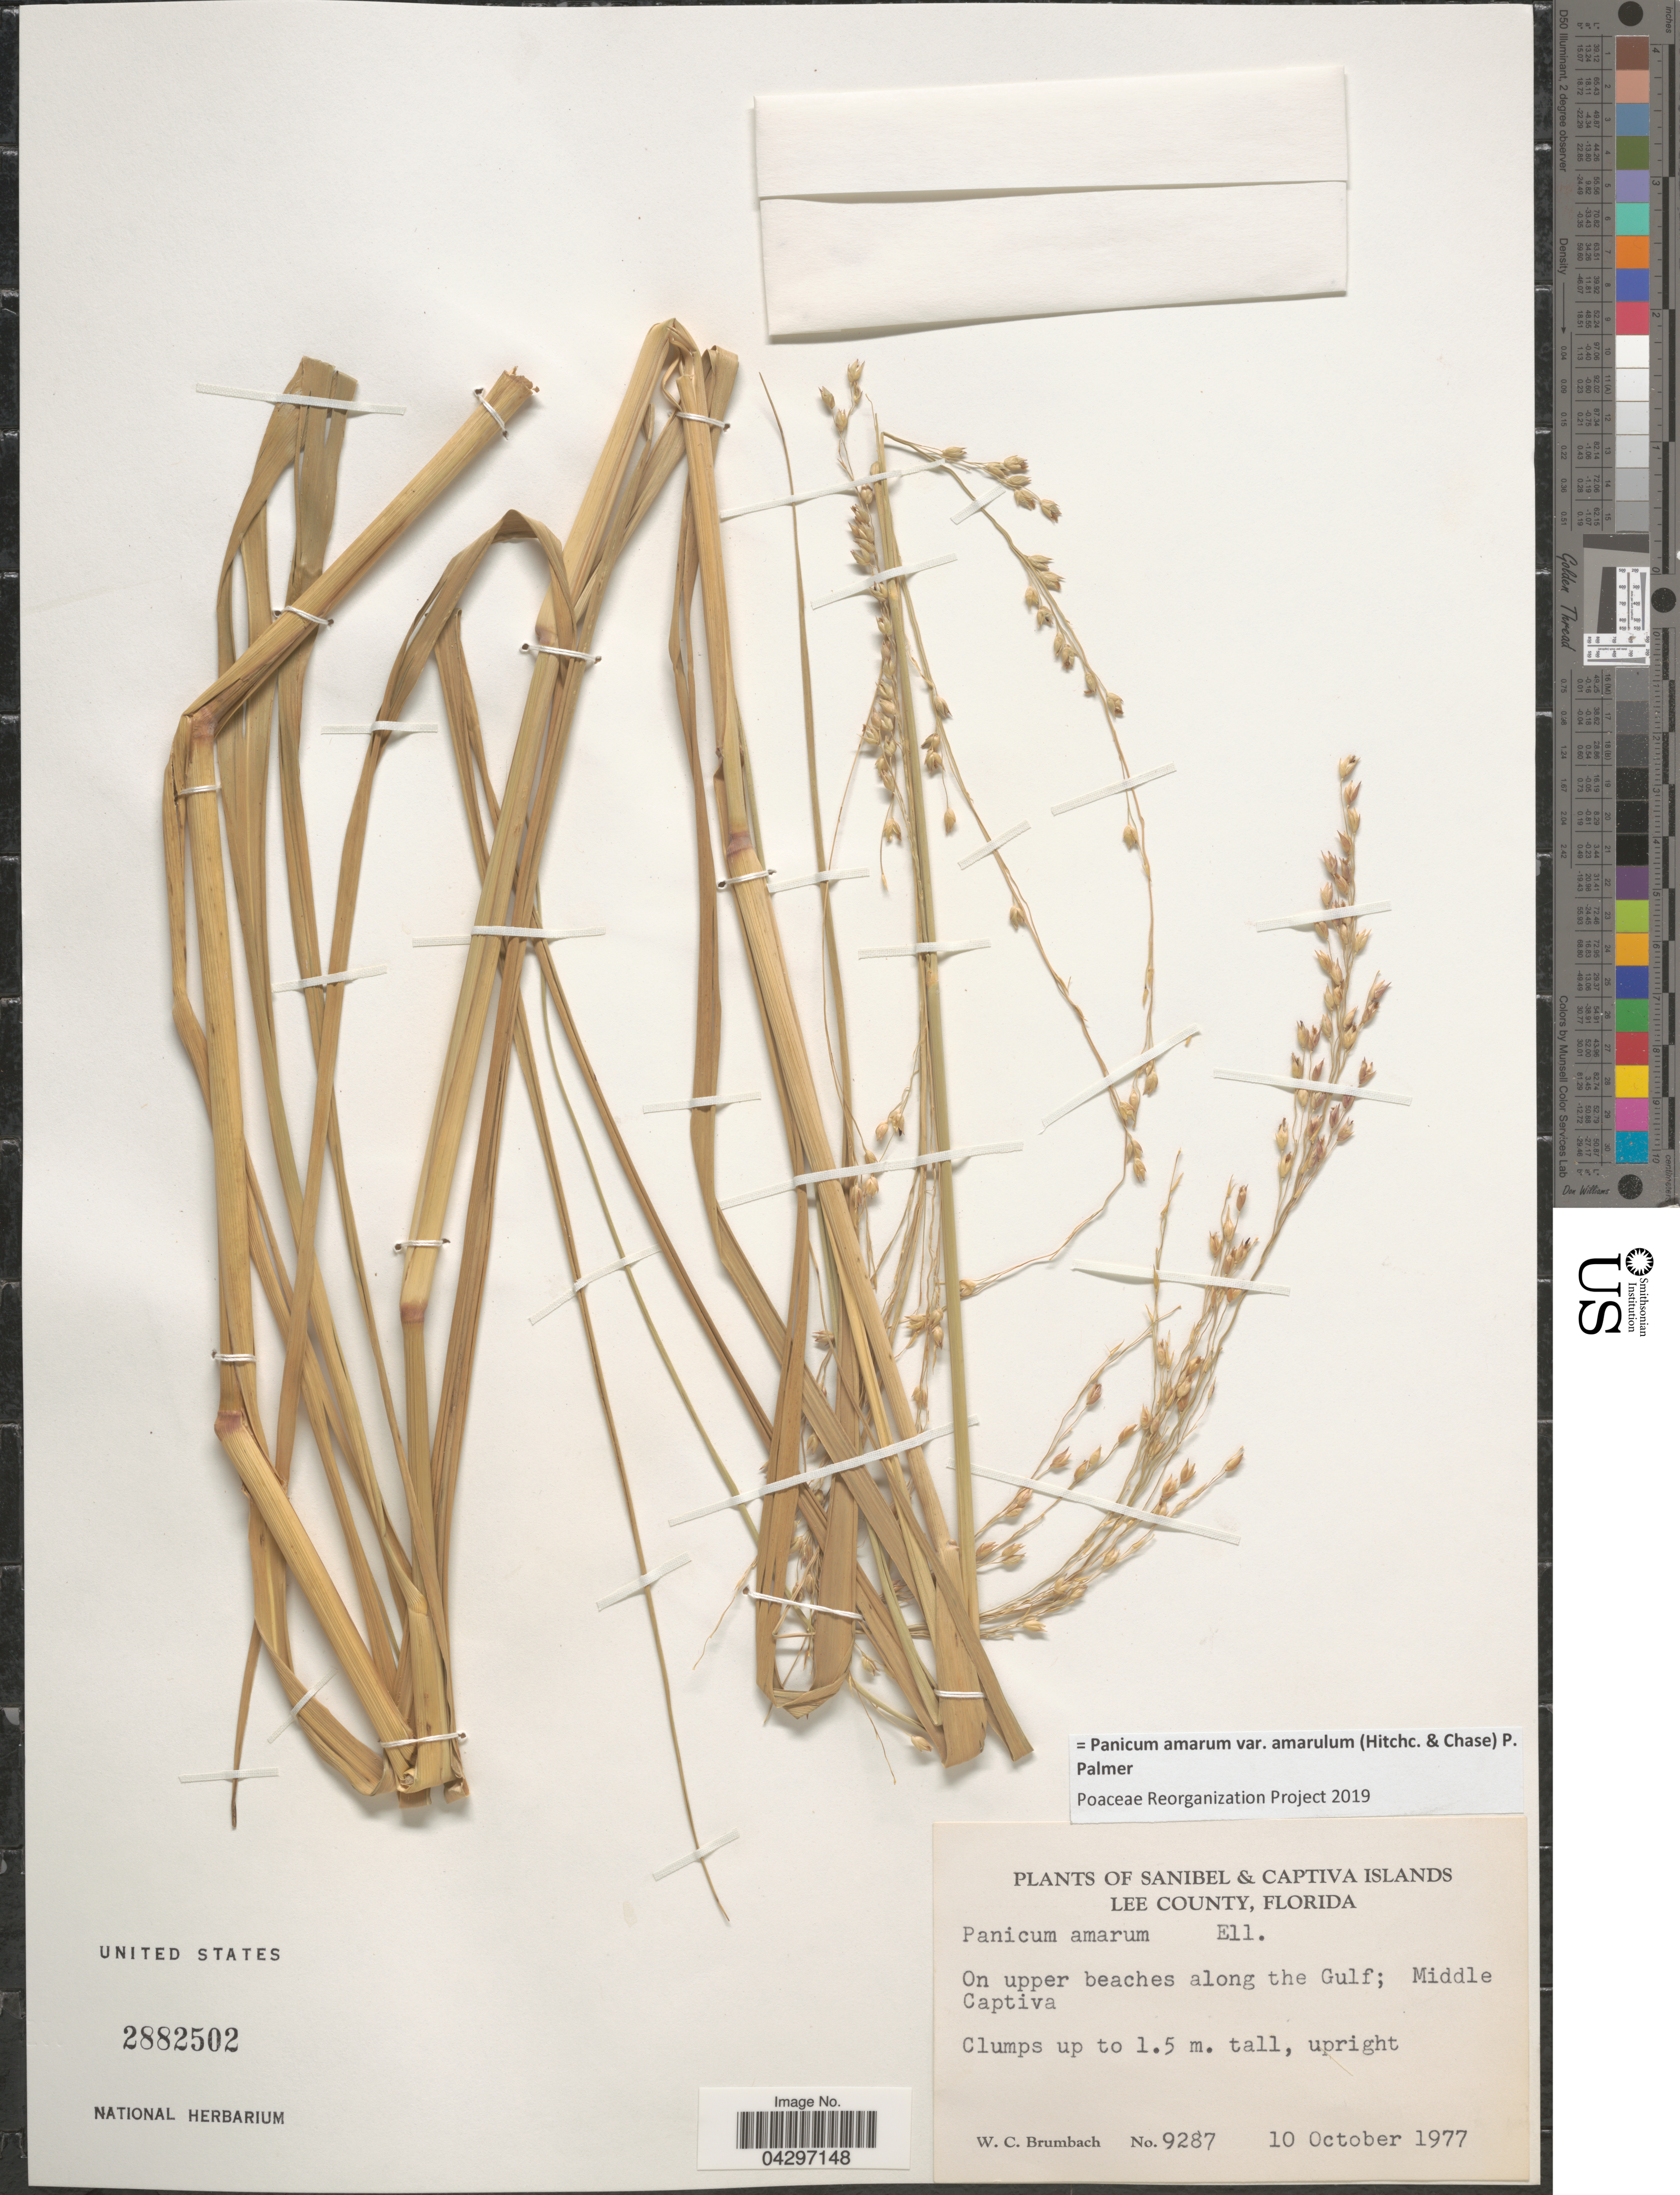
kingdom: Plantae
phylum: Tracheophyta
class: Liliopsida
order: Poales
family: Poaceae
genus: Panicum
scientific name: Panicum amarum var. amarulum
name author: (Hitchc. & Chase) Freckmann & Lelong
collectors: W. C. Brumbach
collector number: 9287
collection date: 1977-10-10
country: United States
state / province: Florida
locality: Sanibel & Captiva Islands. Lee County. On upper beaches along the Gulf; Middle Captiva.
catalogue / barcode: US 2882502